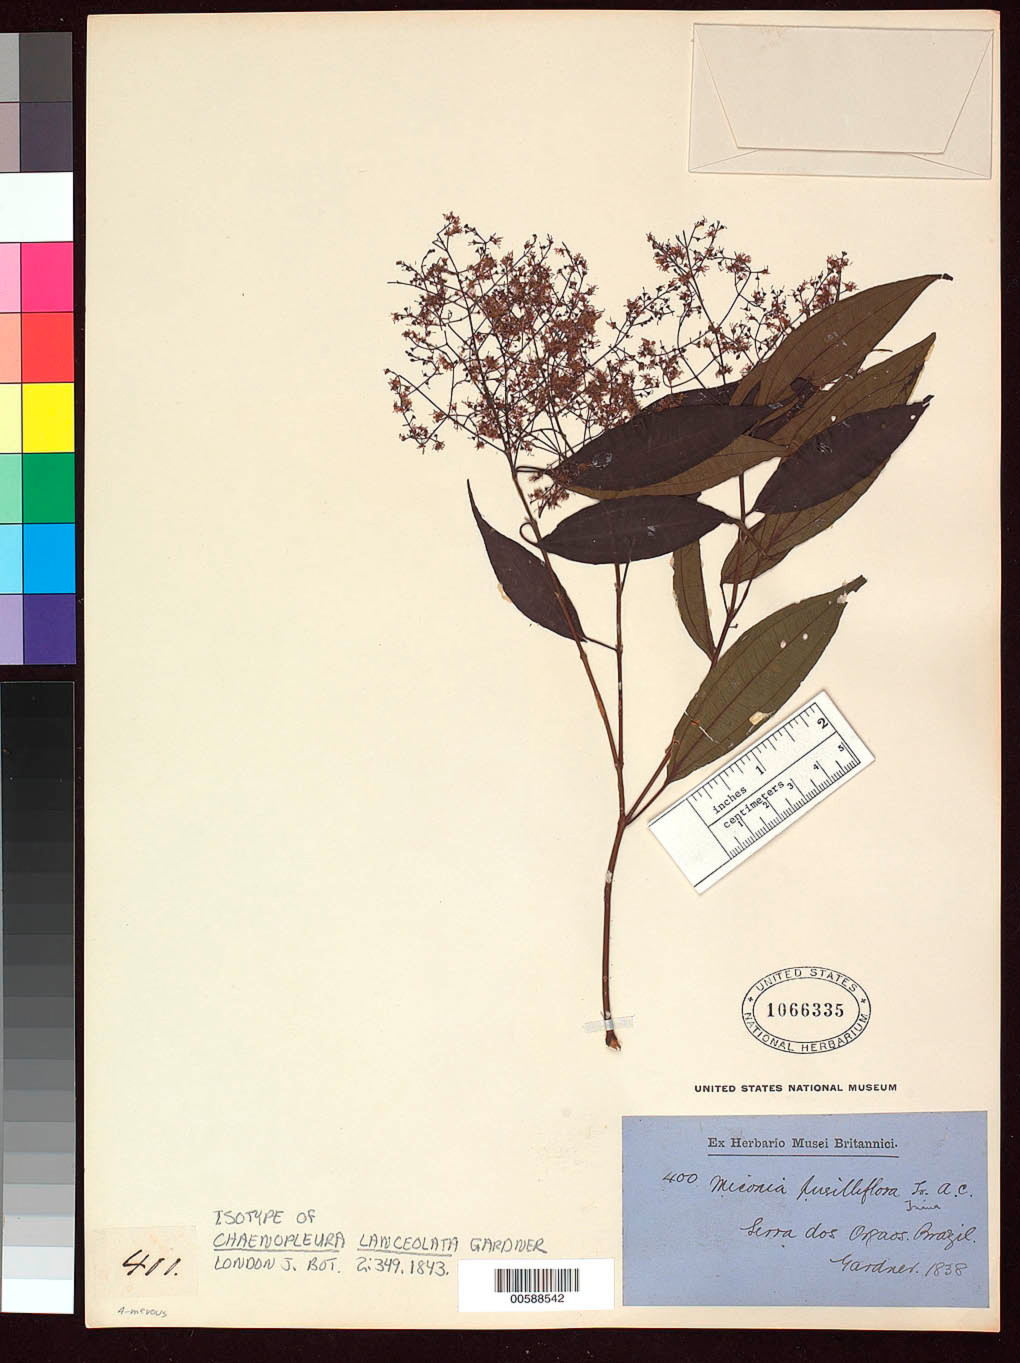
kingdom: Plantae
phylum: Tracheophyta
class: Magnoliopsida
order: Myrtales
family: Melastomataceae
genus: Chaenopleura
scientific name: Chaenopleura lanceolata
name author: Gardner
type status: Isotype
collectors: G. Gardner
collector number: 400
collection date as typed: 1838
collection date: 1838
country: Brazil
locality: Serra dos Orgaos.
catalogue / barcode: US 1066335